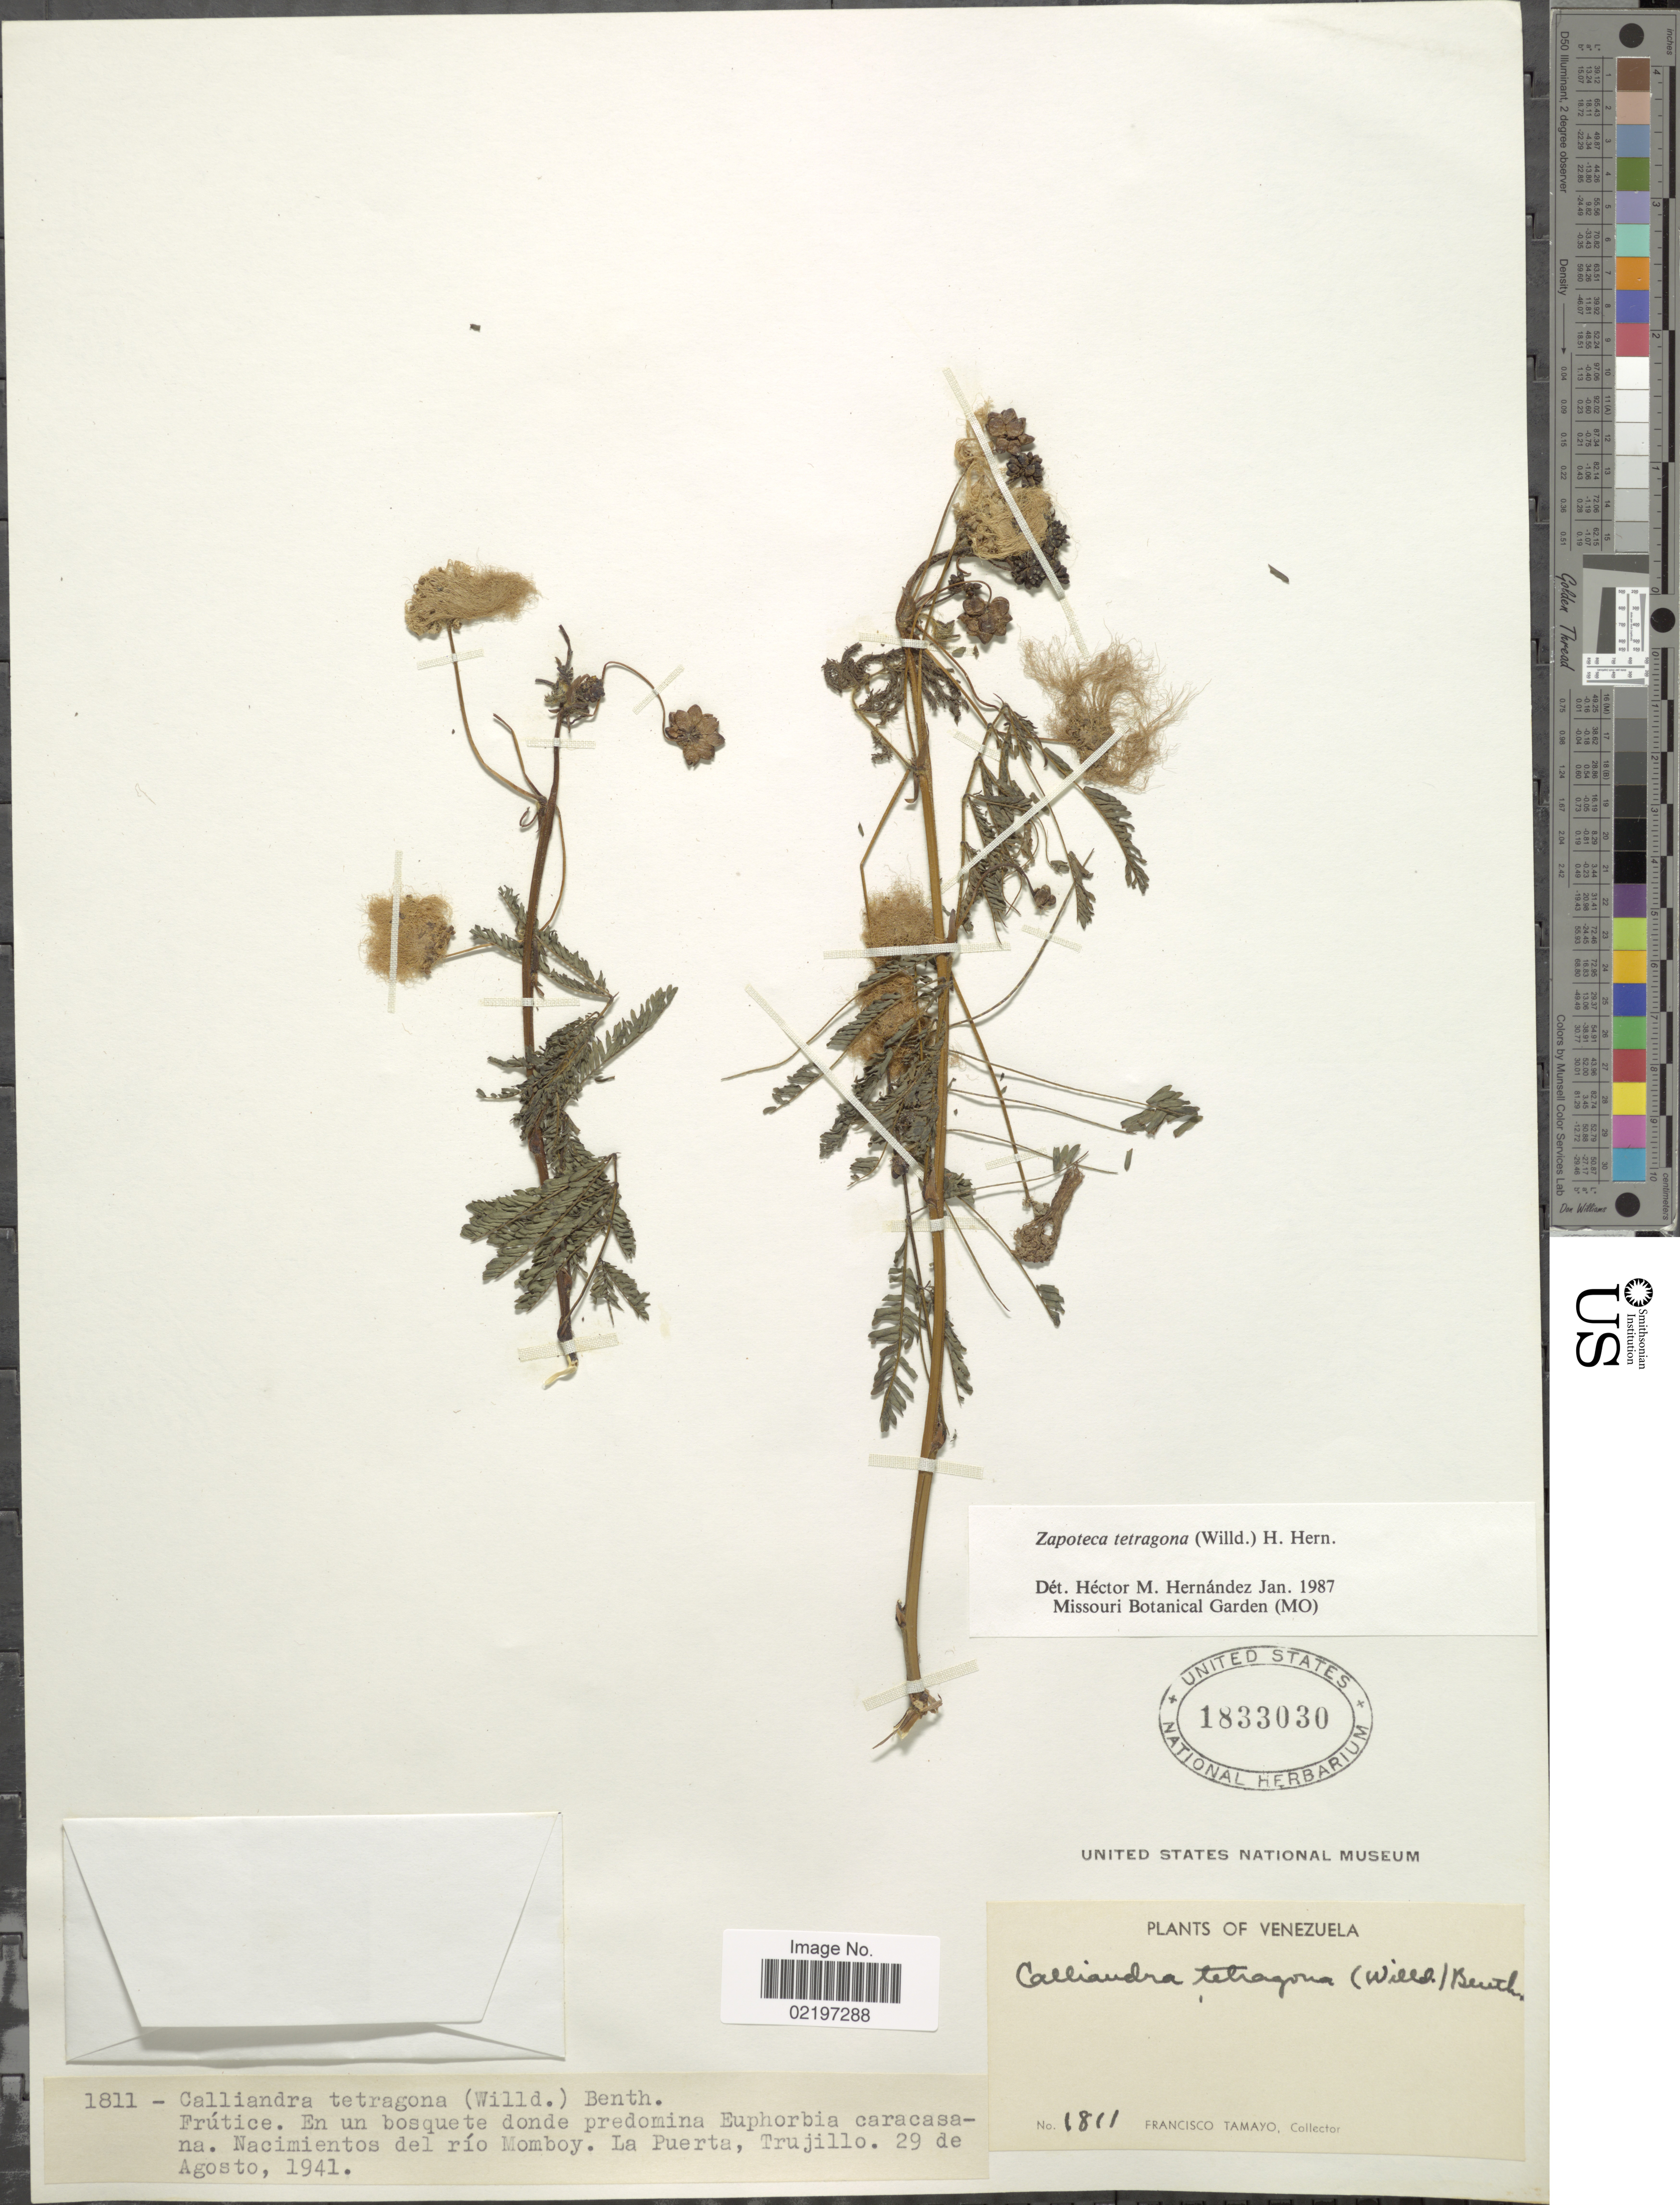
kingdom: Plantae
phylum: Tracheophyta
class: Magnoliopsida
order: Fabales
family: Fabaceae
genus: Zapoteca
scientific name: Zapoteca tetragona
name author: (Willd.) H.M. Hern.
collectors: F. Tamayo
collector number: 1811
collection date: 1941-08-29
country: Venezuela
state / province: Trujillo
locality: Nacimientos del rio Momboy, La Puerta, Trujillo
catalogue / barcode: US 1833030